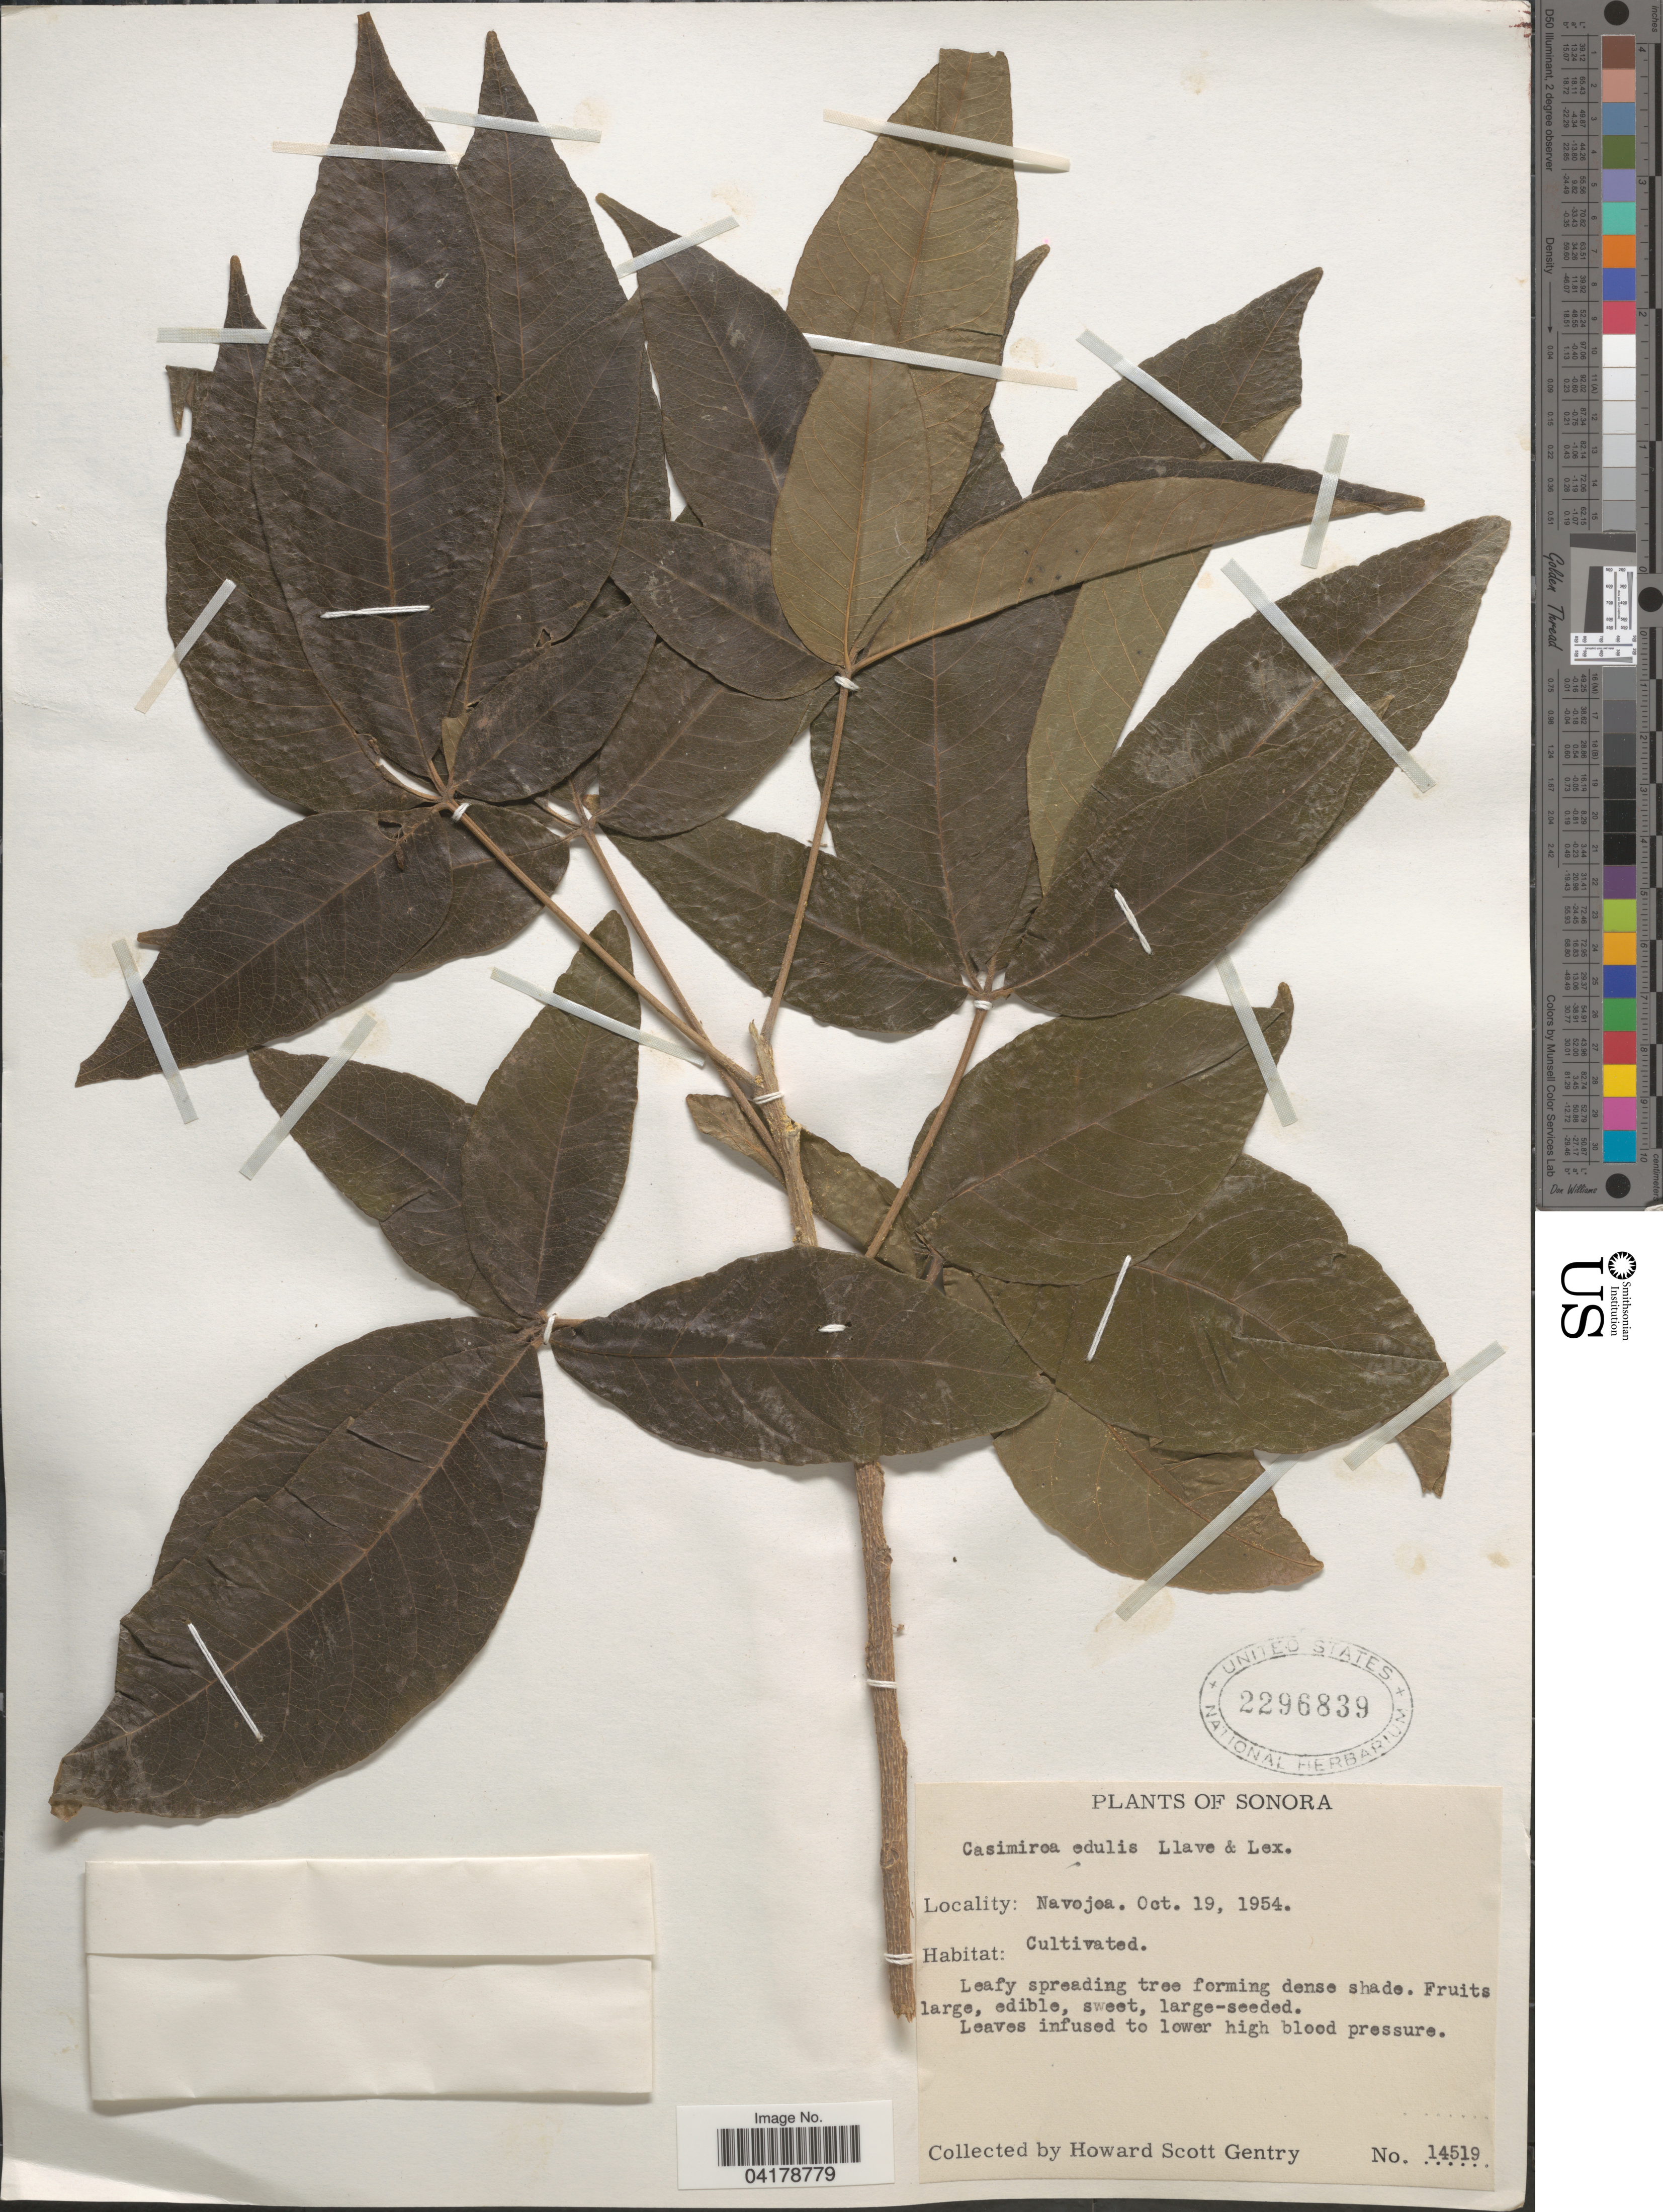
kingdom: Plantae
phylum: Tracheophyta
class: Magnoliopsida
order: Sapindales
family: Rutaceae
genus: Casimiroa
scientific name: Casimiroa edulis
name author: La Llave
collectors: H. S. Gentry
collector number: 14519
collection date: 1954-10-19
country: Mexico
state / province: Sonora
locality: Navojoa. Cultivated.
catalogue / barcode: US 2296839